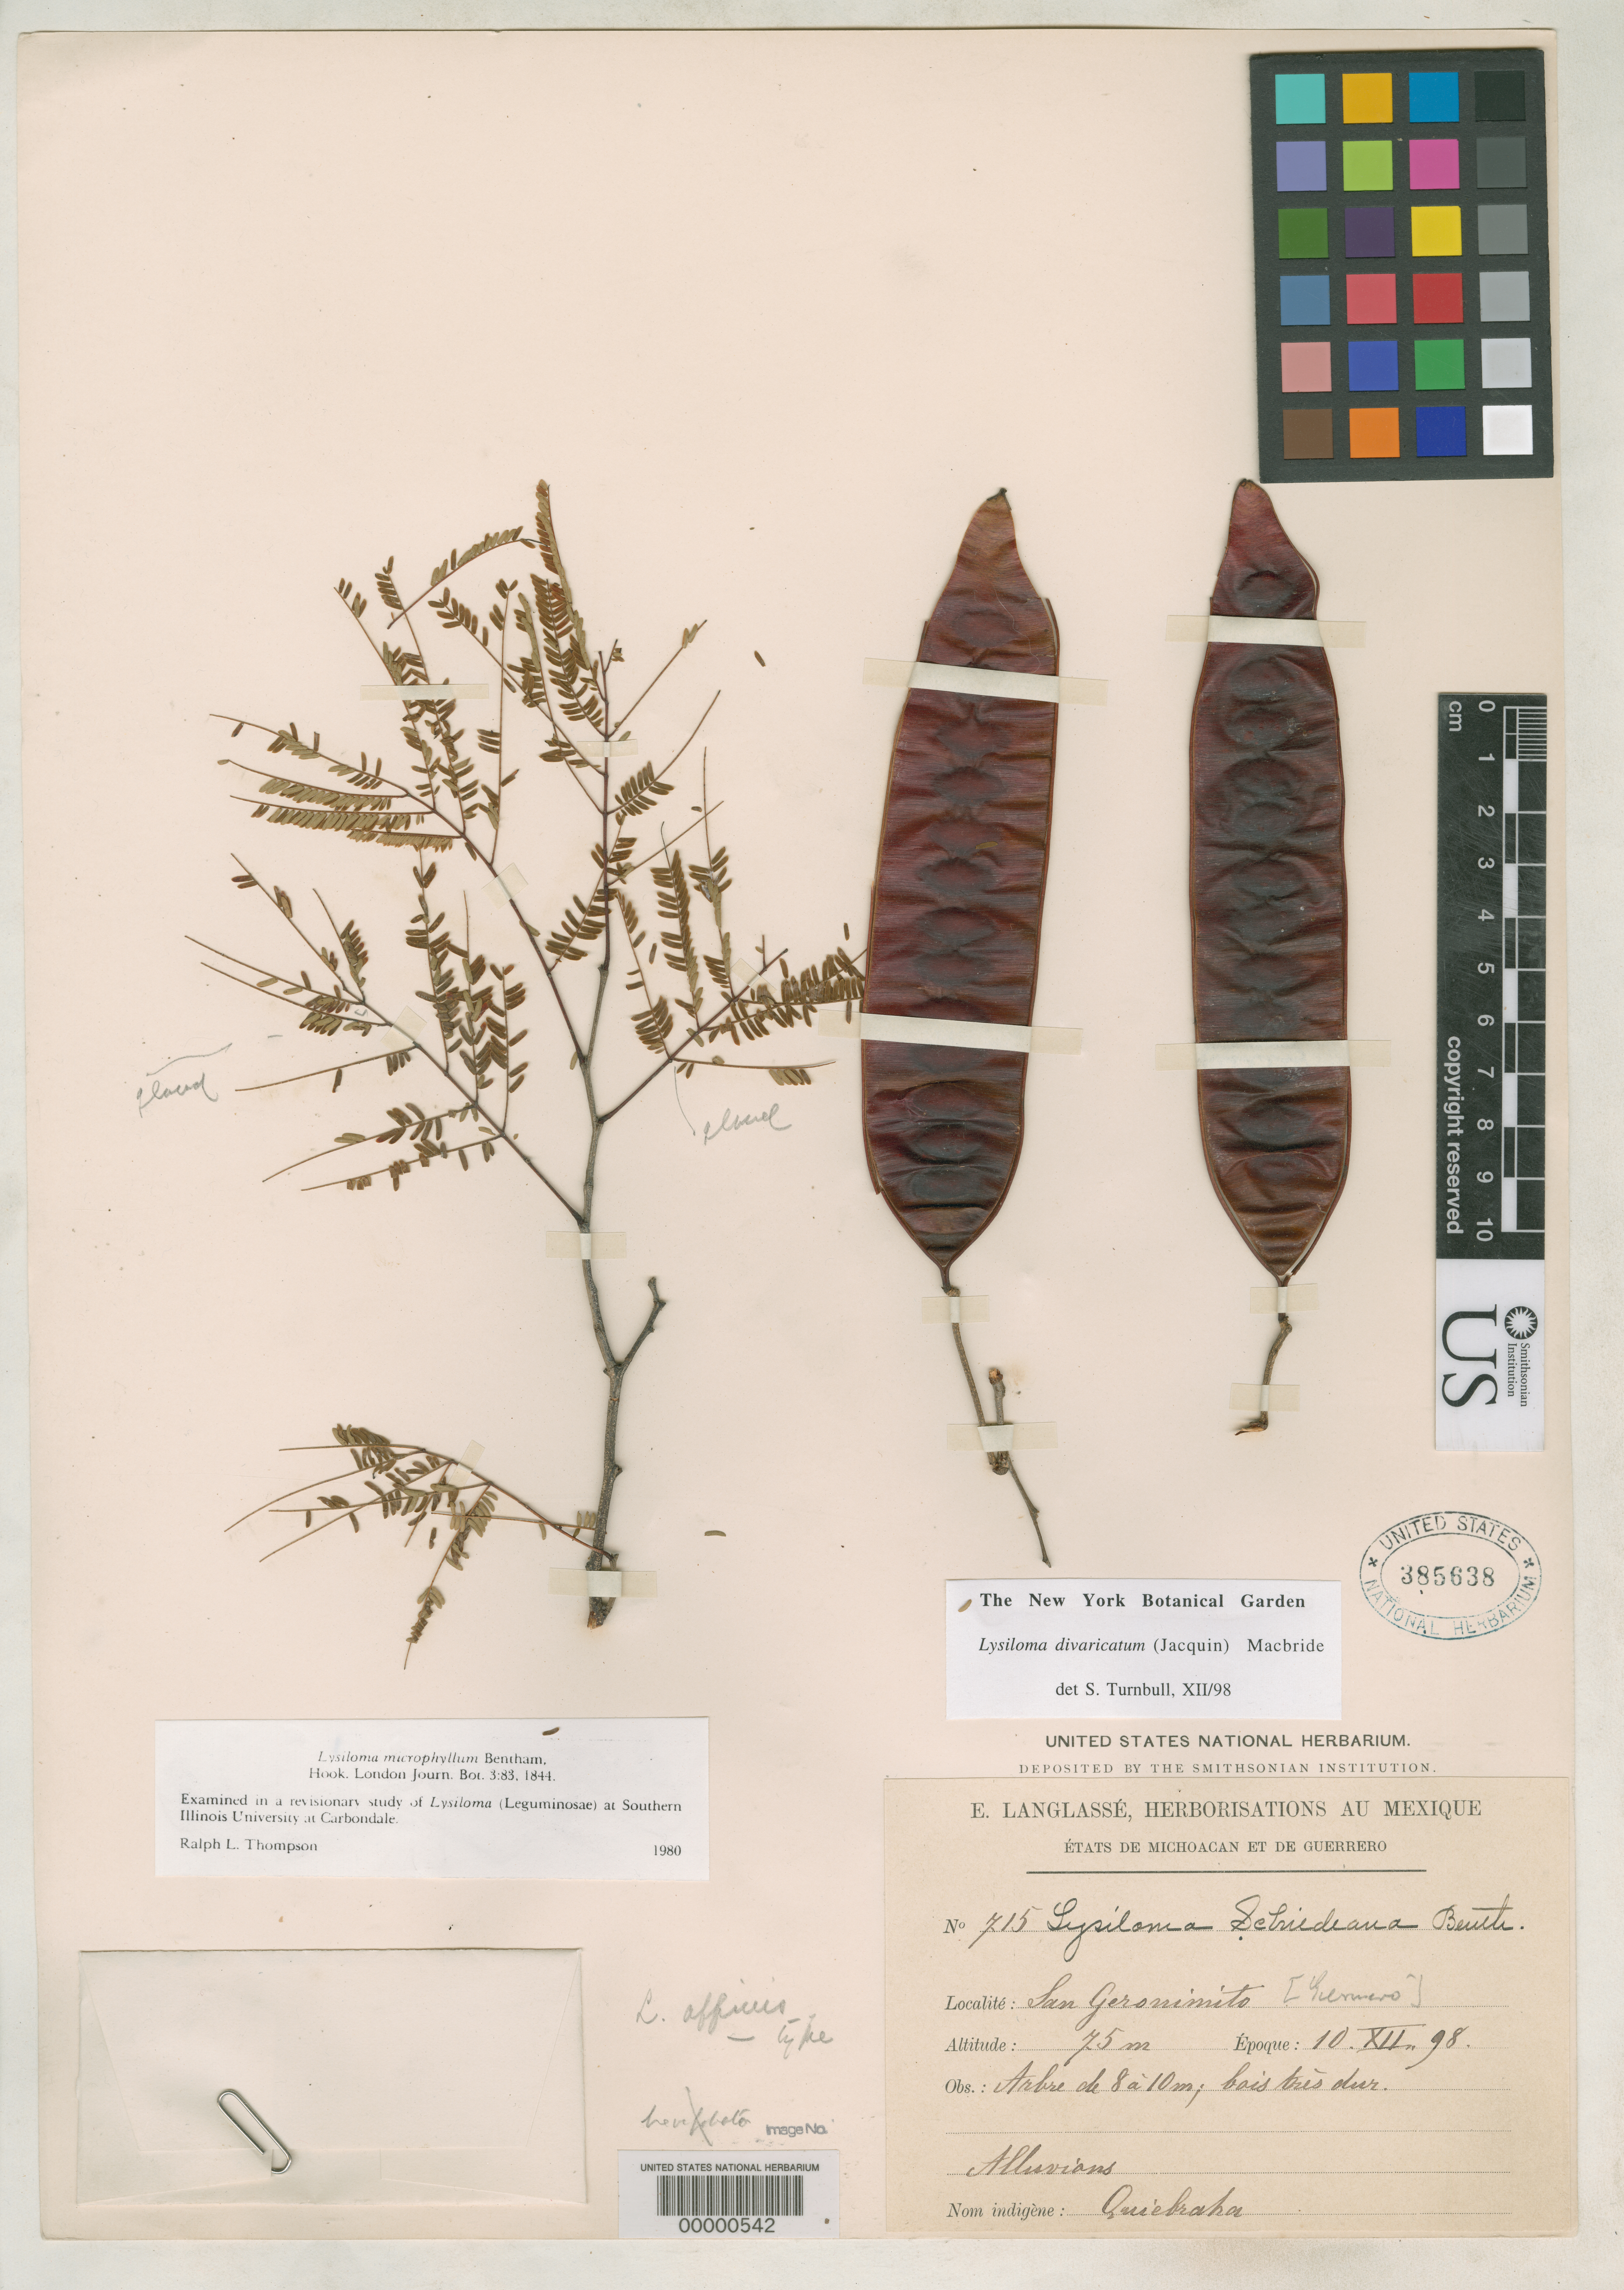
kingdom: Plantae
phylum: Tracheophyta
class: Magnoliopsida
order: Fabales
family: Fabaceae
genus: Lysiloma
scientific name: Lysiloma affine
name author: Britton & Rose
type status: Type Collection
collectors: E. Langlassé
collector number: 715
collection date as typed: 10 Dec 1898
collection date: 1898-12-10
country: Mexico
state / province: Guerrero / Michoacán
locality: San Geronimito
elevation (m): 75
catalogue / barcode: US 385638